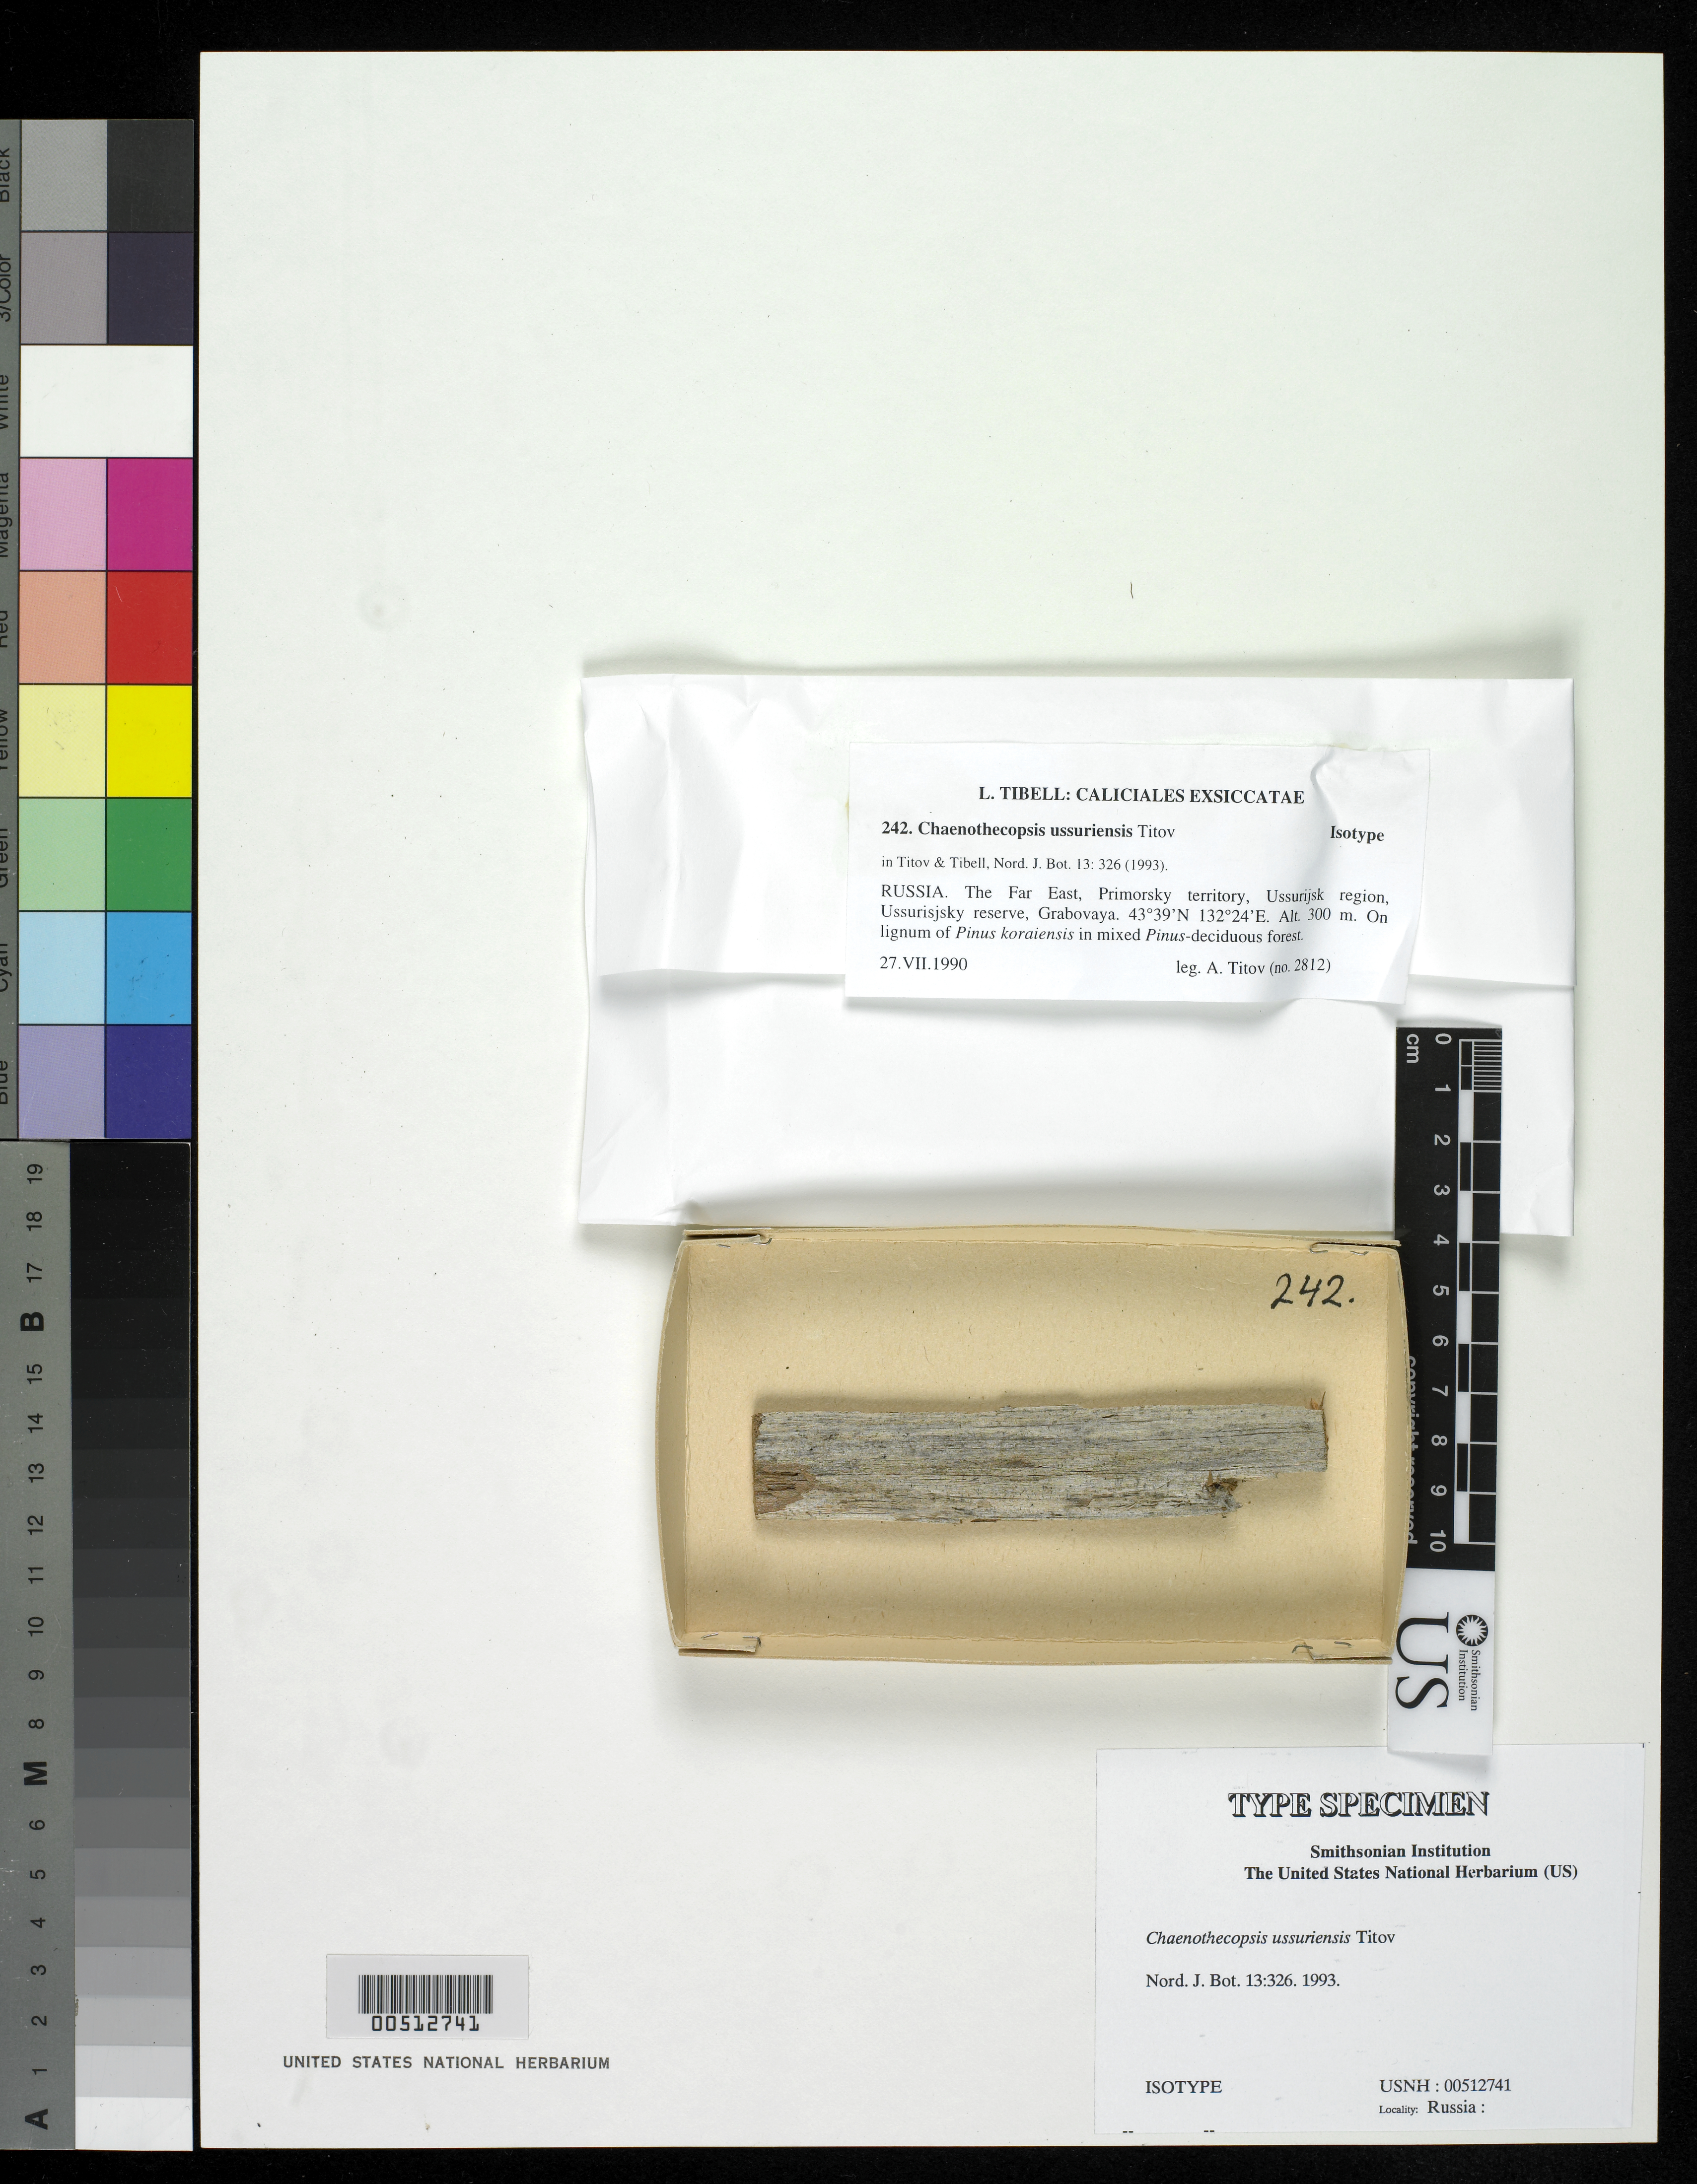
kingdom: Fungi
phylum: Ascomycota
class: Eurotiomycetes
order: Mycocaliciales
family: Mycocaliciaceae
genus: Chaenothecopsis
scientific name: Chaenothecopsis ussuriensis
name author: Titov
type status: Isotype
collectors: A. Totov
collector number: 2812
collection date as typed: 27 Jul 1990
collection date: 1990-07-27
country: Russian Federation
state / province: Primorsky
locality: Primorsky Terr., Ussurijsk Region, Ussurisjsky Reservem Grabovaya.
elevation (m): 300